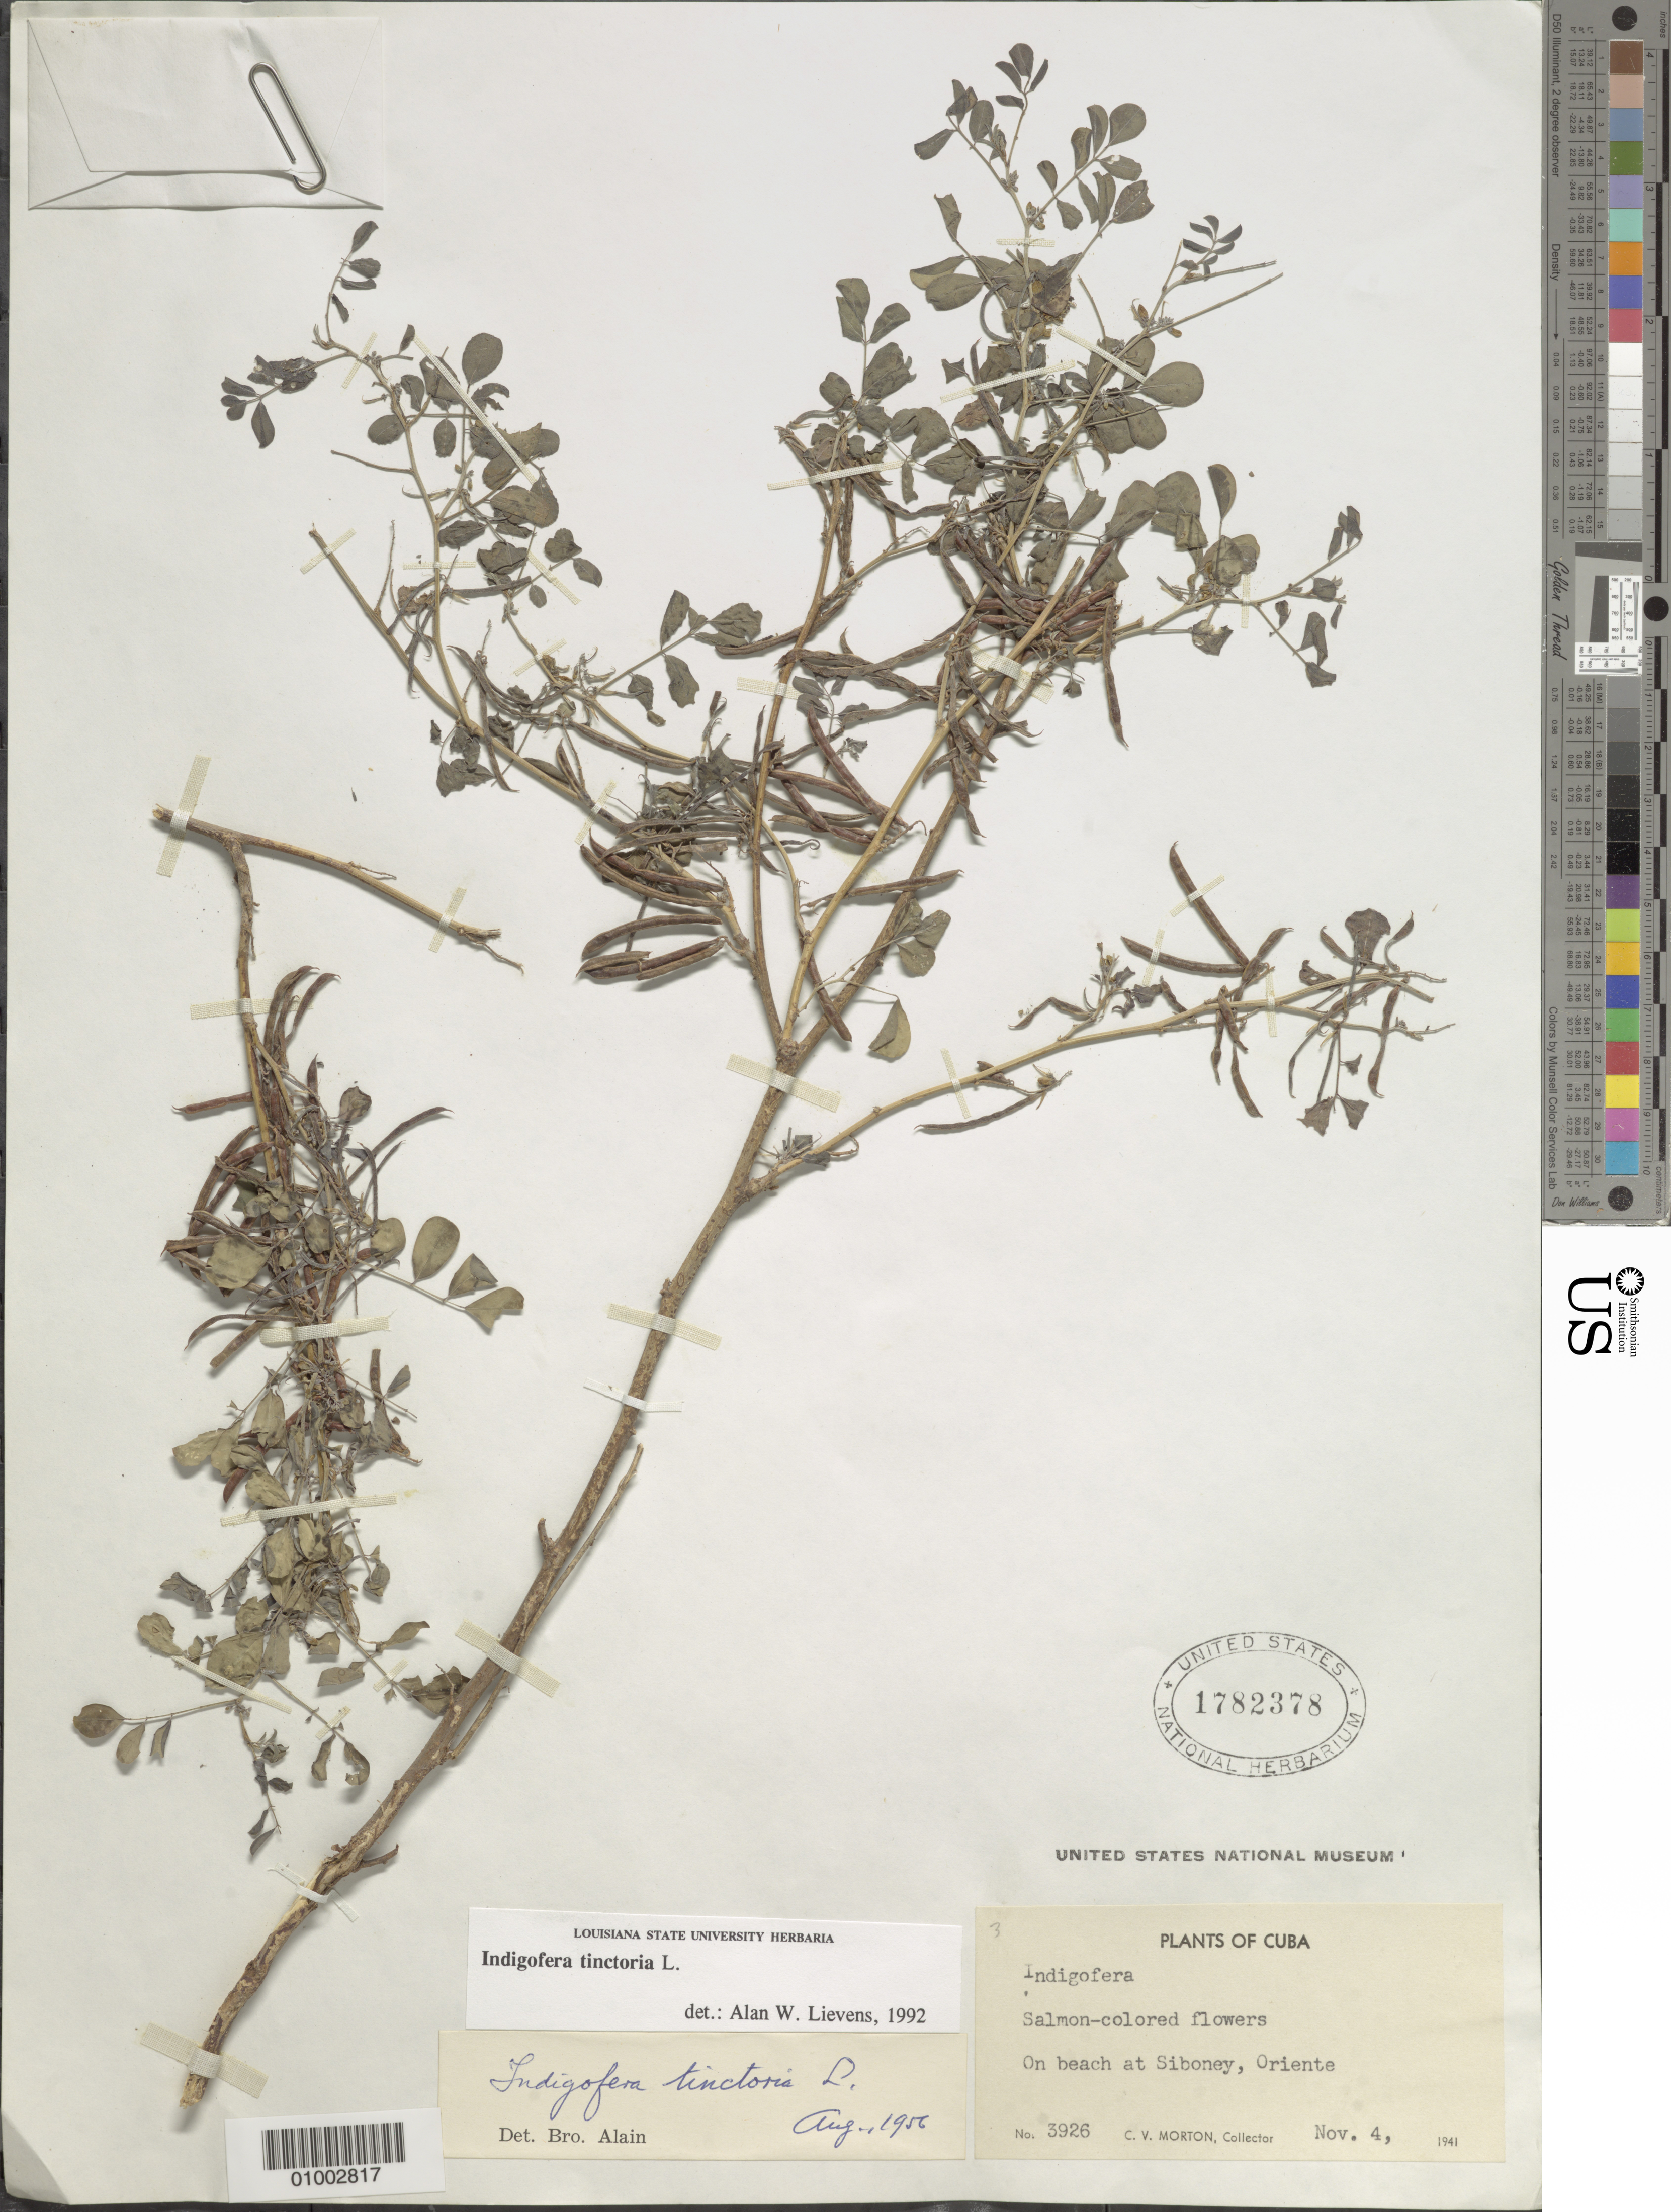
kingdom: Plantae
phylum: Tracheophyta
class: Magnoliopsida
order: Fabales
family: Fabaceae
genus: Indigofera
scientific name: Indigofera tinctoria sensu Naves non L.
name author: Naves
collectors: C. V. Morton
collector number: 3926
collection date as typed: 04 Nov 1941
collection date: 1941-11-04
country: Cuba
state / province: Oriente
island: Cuba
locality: On beach at Siboney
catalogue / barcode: US 1782378